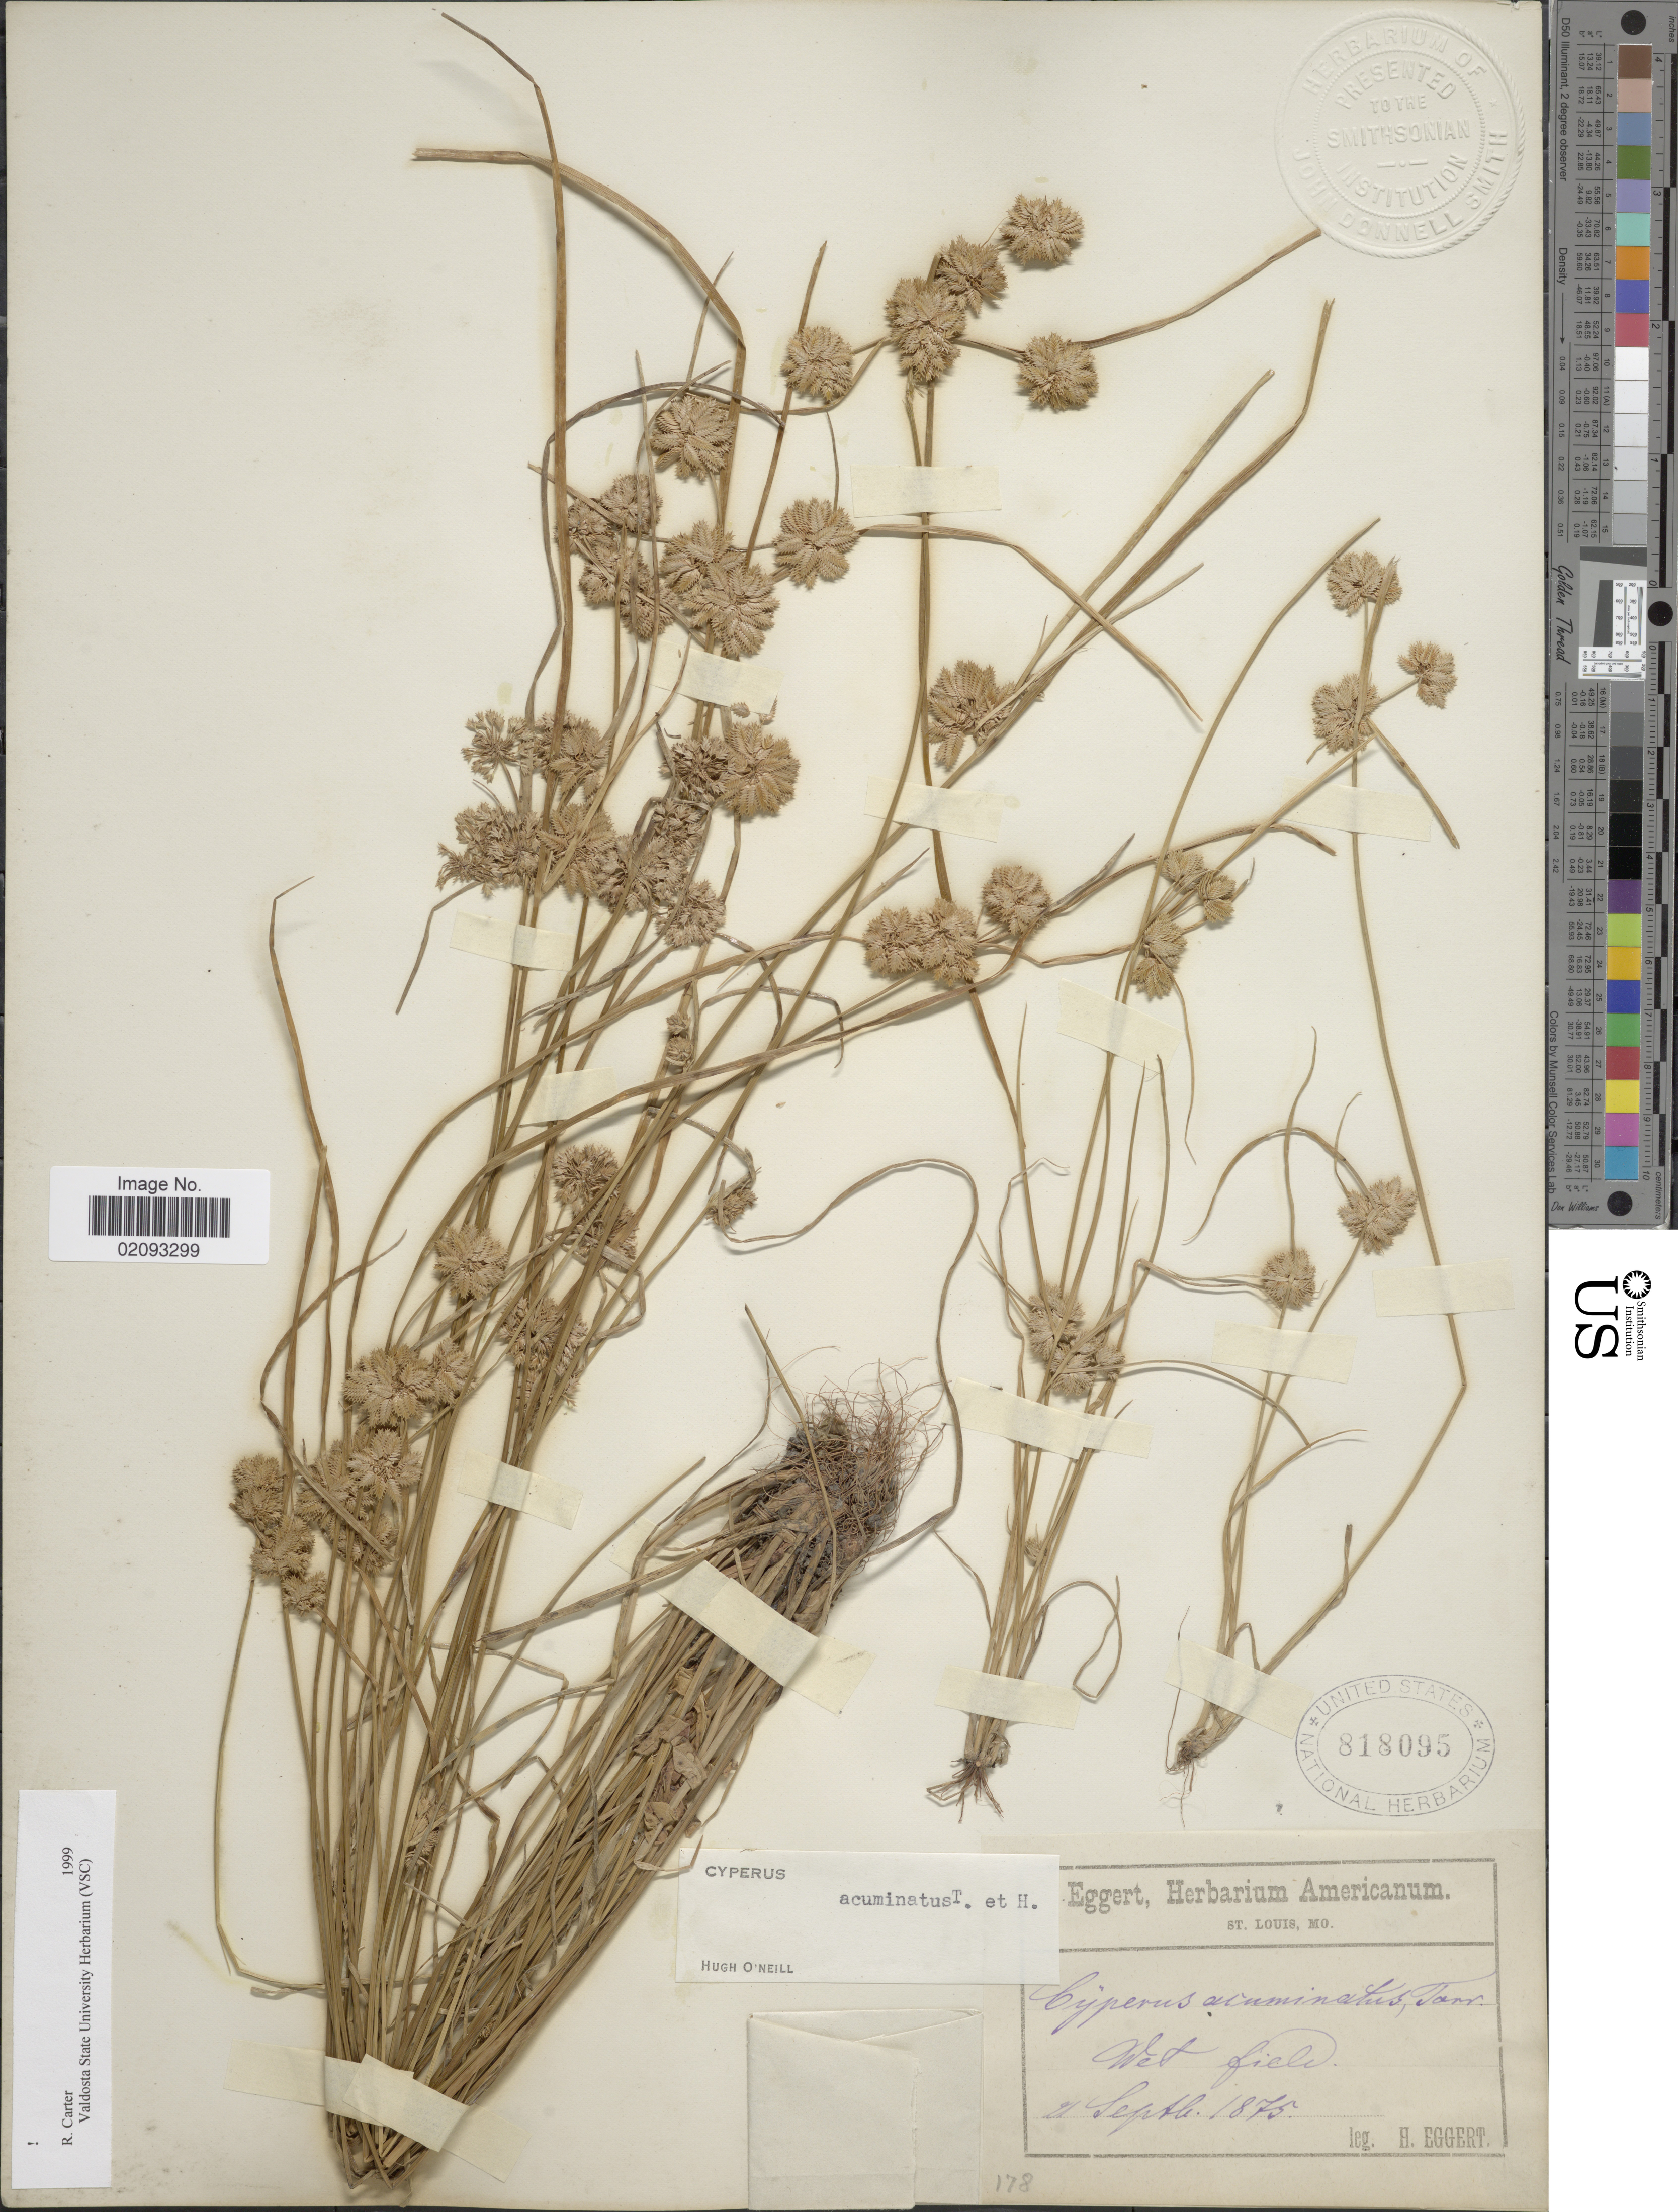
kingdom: Plantae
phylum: Tracheophyta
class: Liliopsida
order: Poales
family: Cyperaceae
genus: Cyperus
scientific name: Cyperus acuminatus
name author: Torr. & Hook.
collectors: H. Eggert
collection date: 1875-09-21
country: United States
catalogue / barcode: US 818095